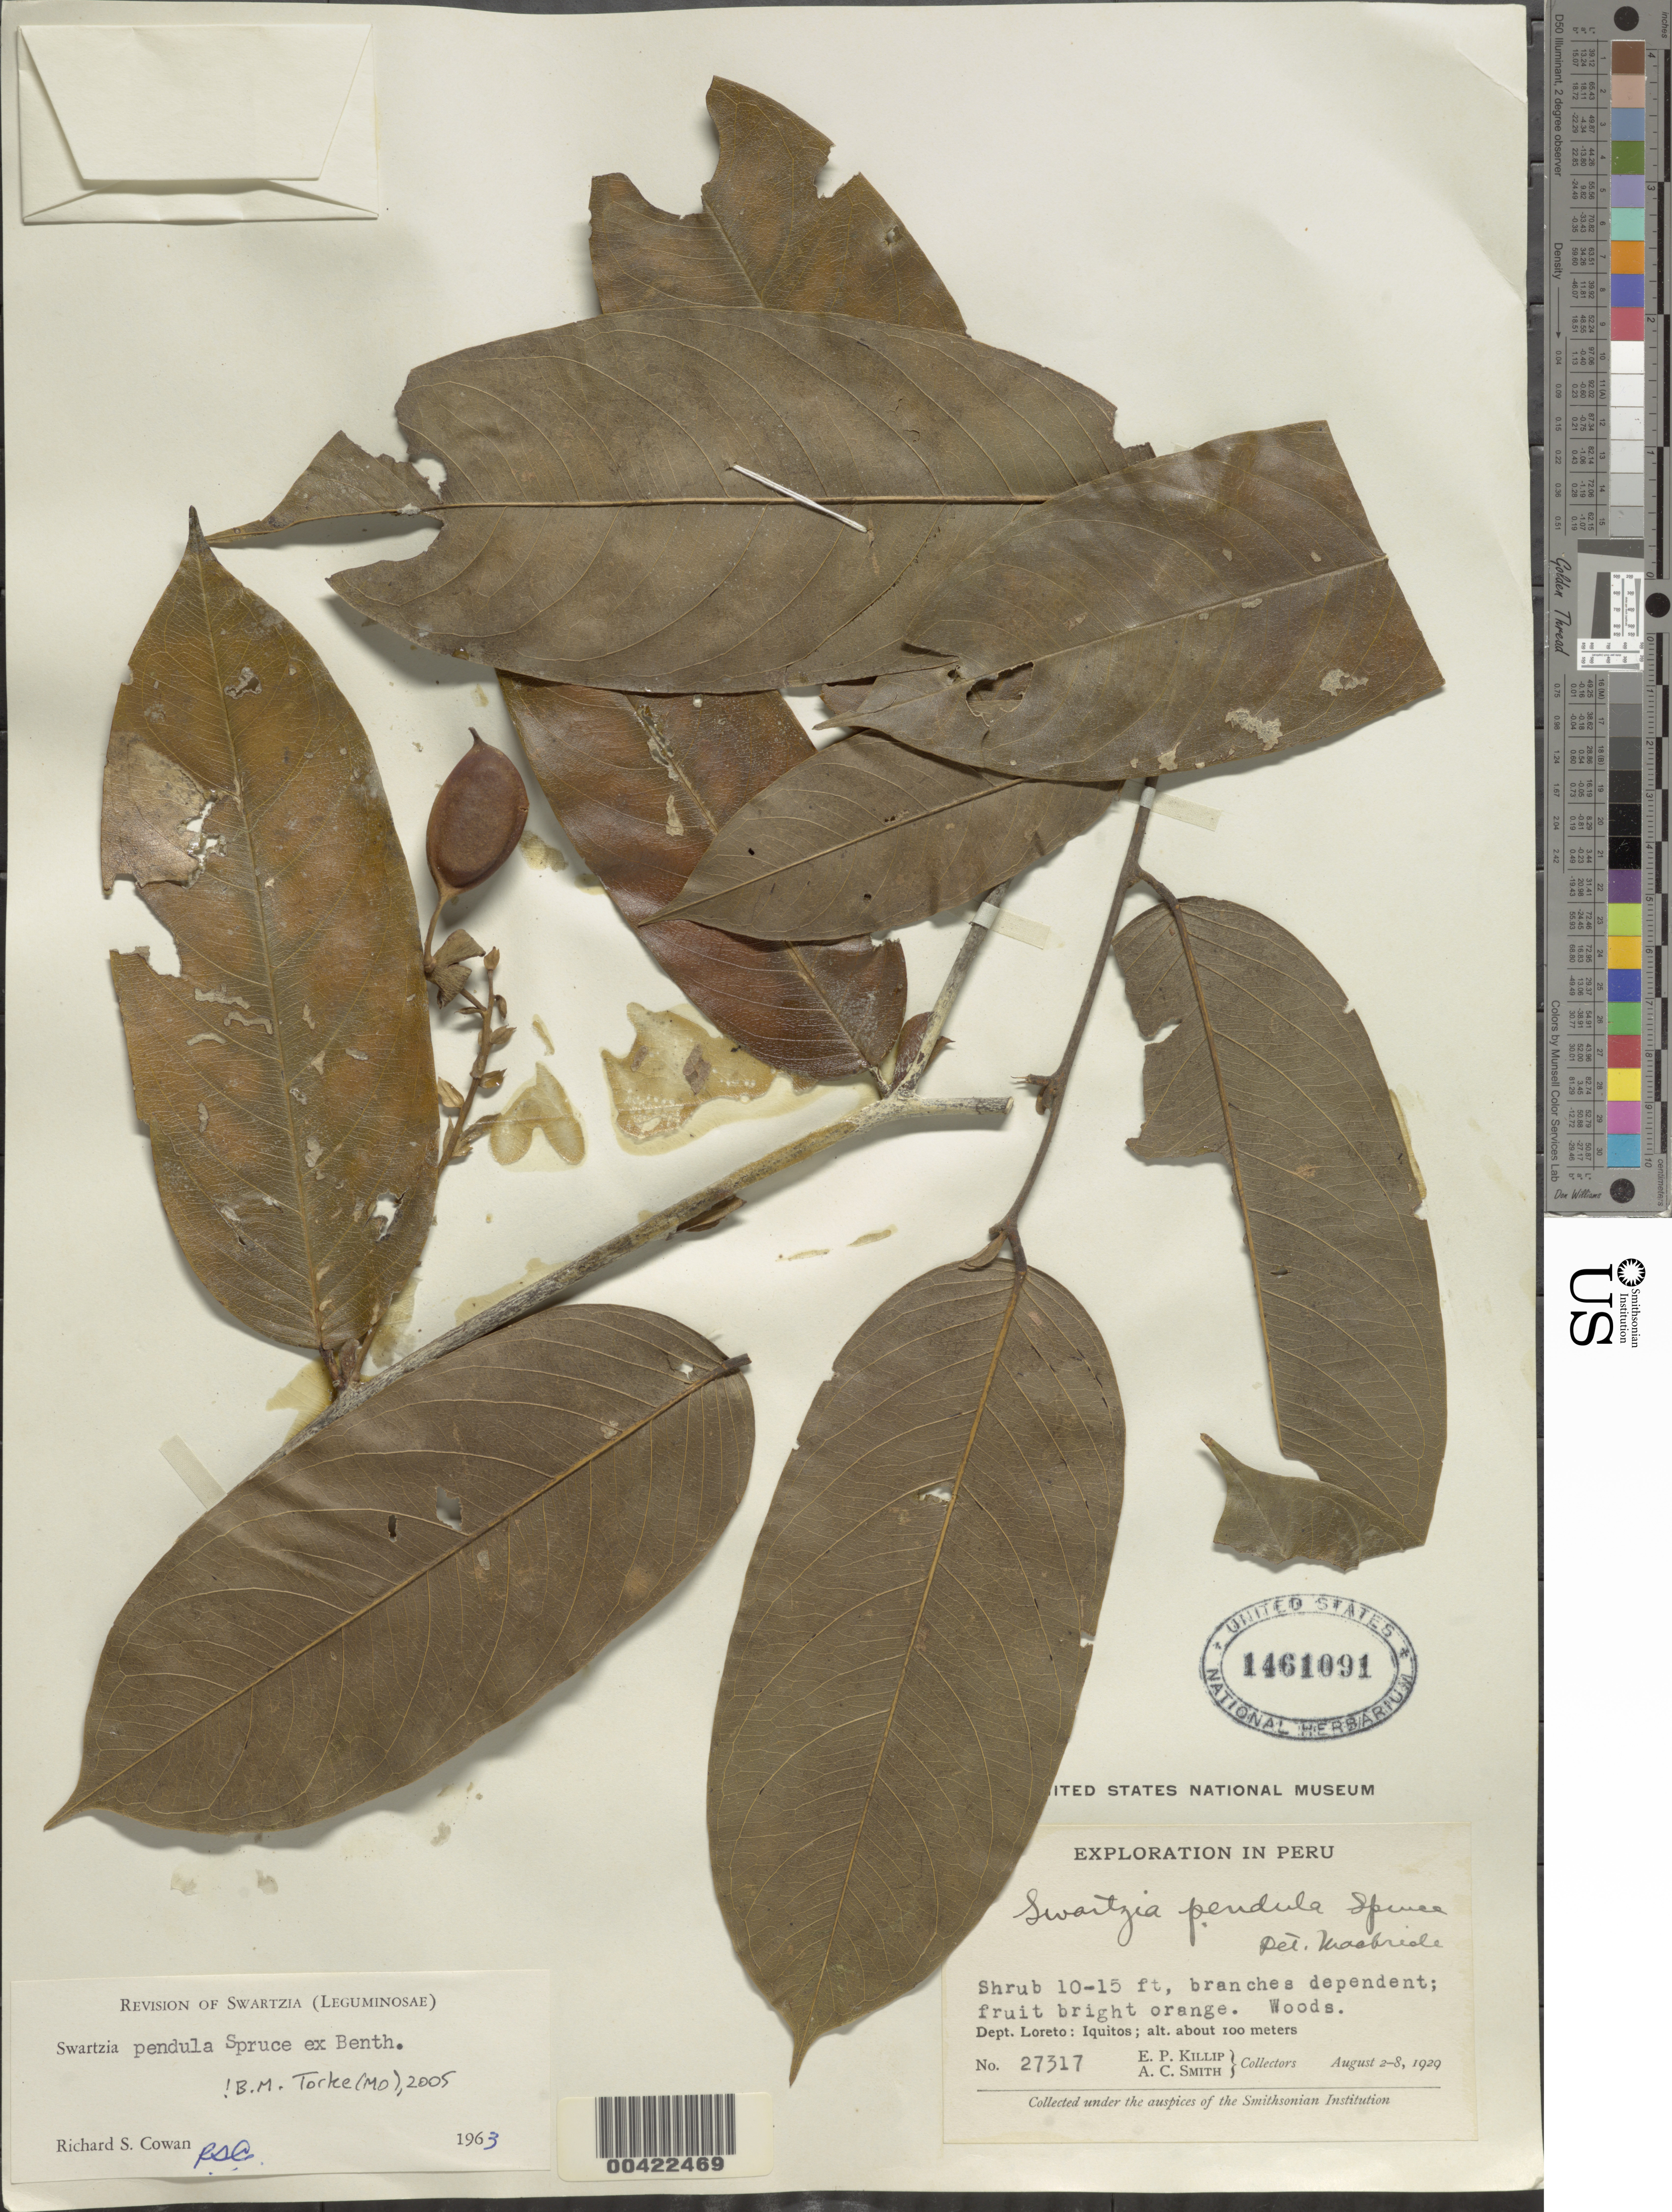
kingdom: Plantae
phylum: Tracheophyta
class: Magnoliopsida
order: Fabales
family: Fabaceae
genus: Swartzia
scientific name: Swartzia pendula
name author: Spruce ex Benth.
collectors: E. P. Killip & A. C. Smith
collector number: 27317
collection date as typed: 02 Aug 1929 to 08 Aug 1929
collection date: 1929-08-02/1929-08-08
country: Peru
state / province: Loreto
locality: Iquitos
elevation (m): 100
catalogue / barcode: US 1461091